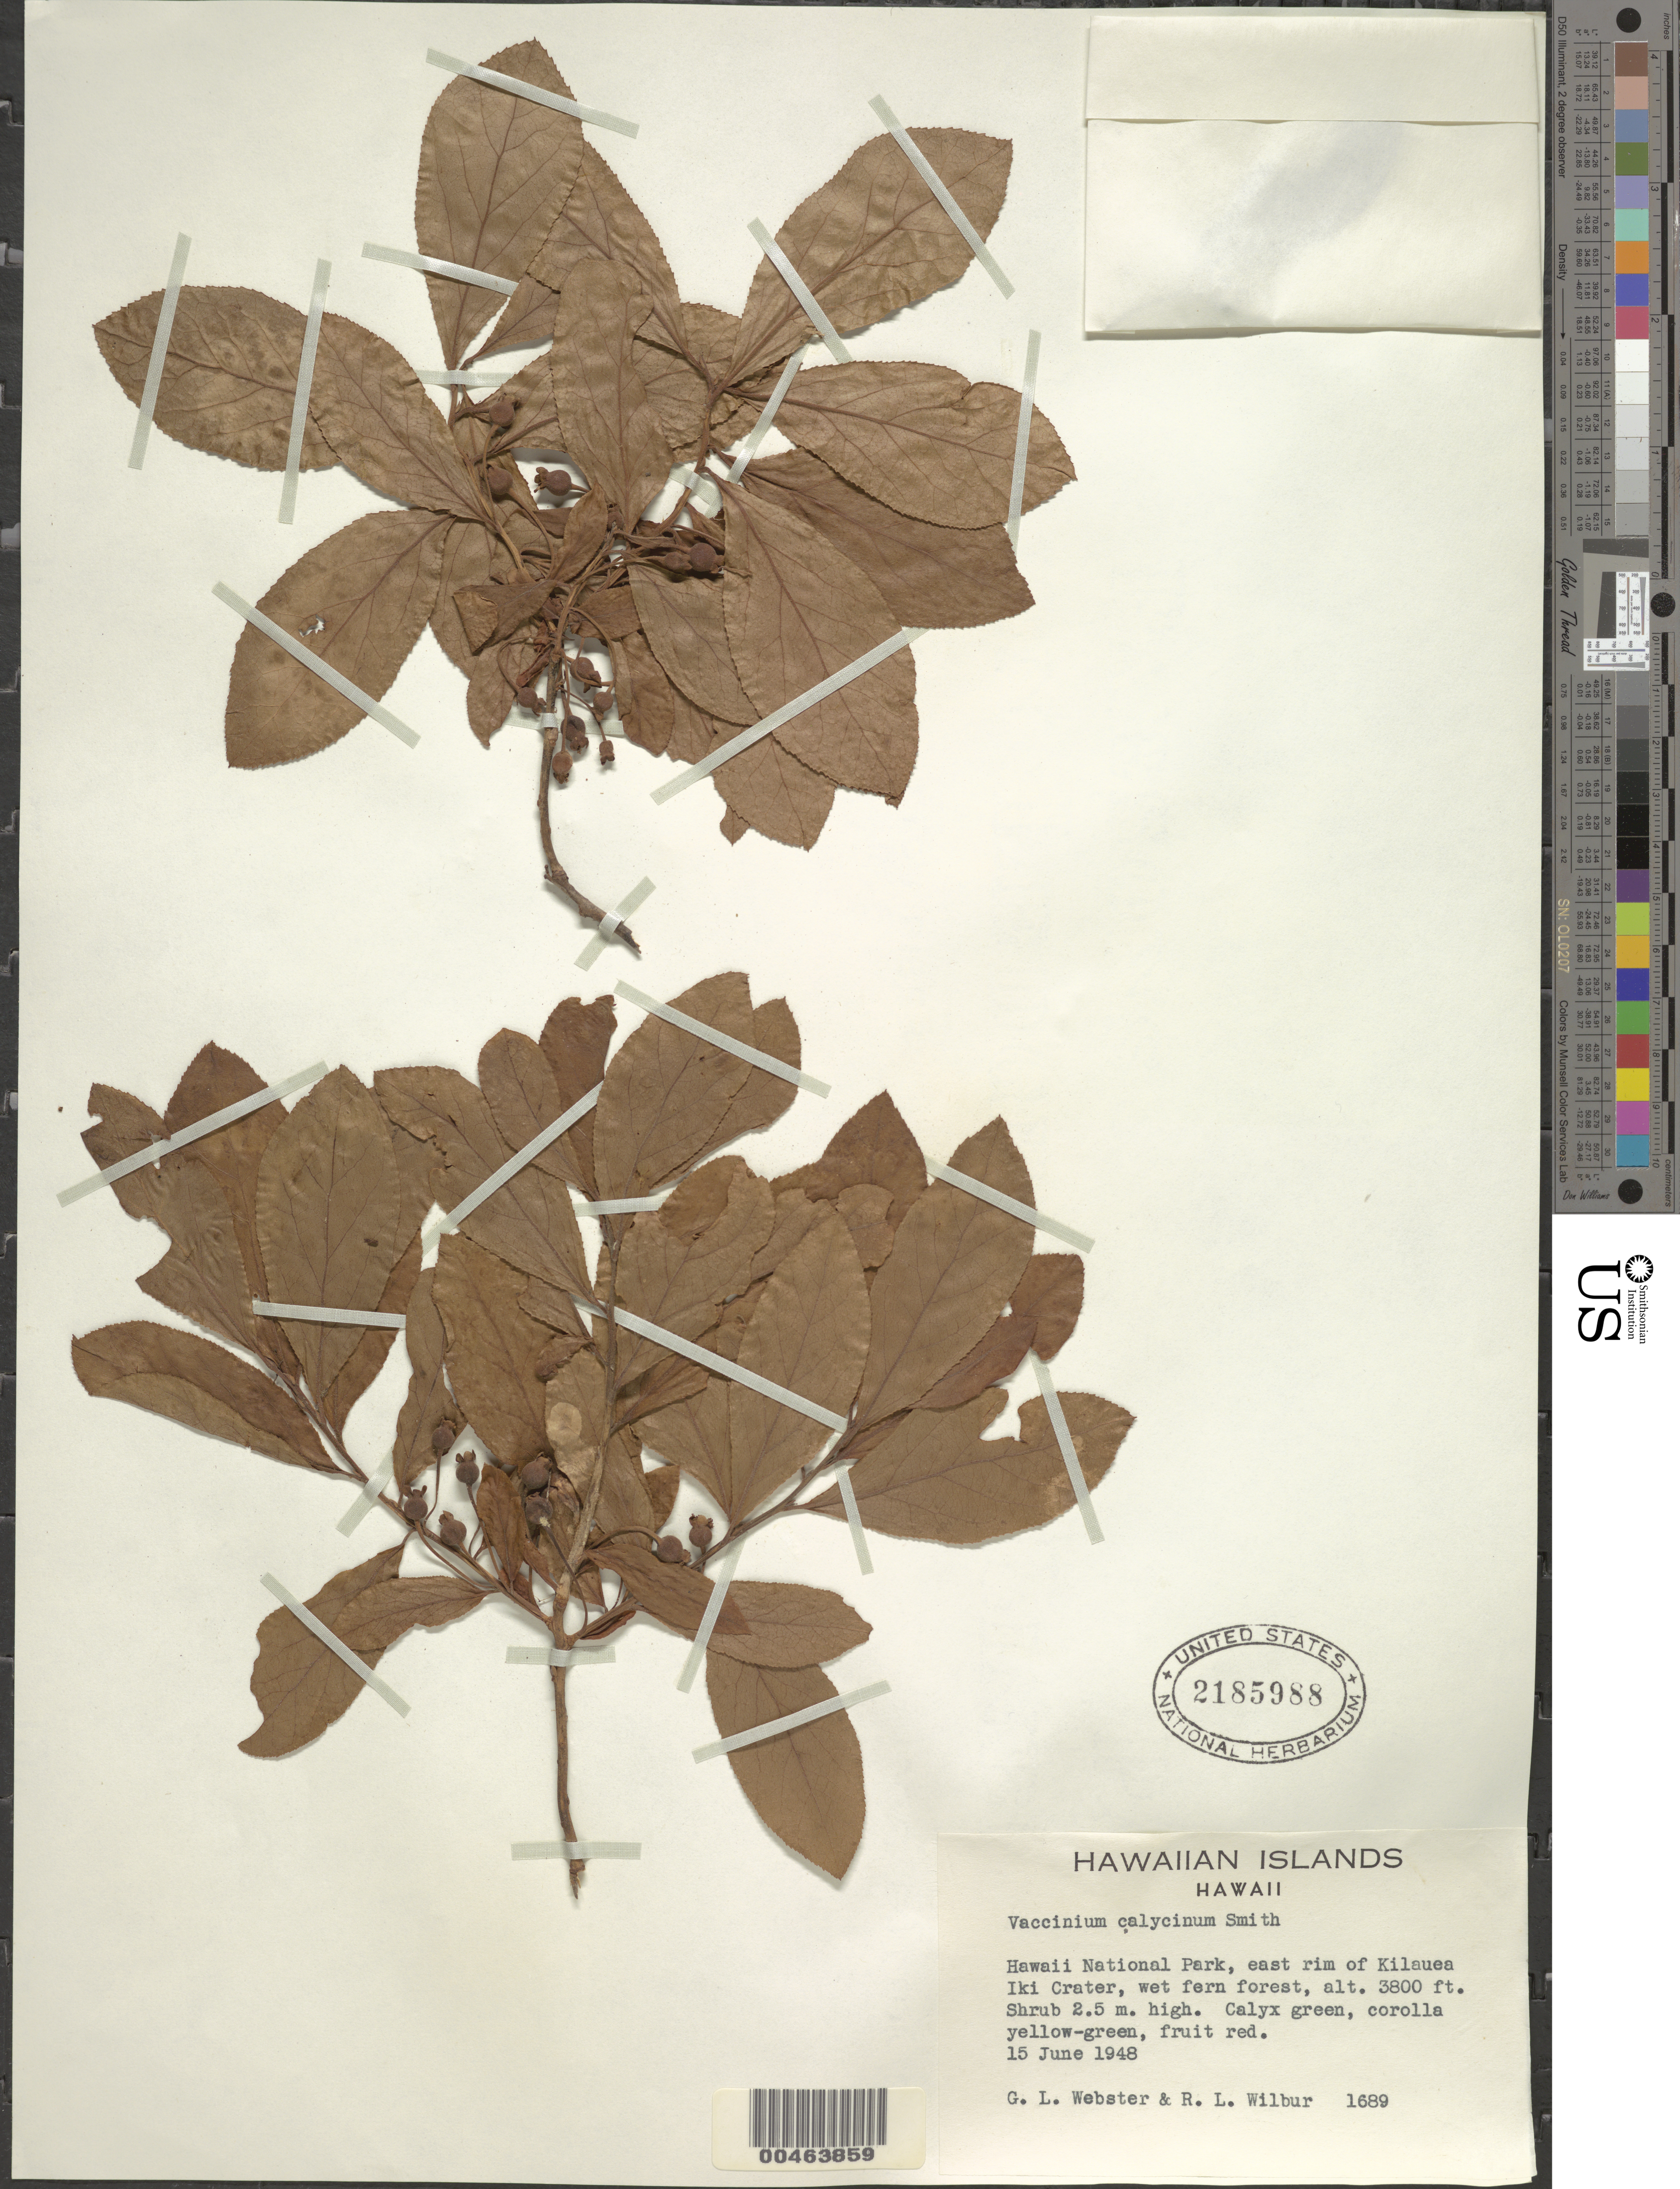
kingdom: Plantae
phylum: Tracheophyta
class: Magnoliopsida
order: Ericales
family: Ericaceae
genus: Vaccinium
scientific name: Vaccinium calycinum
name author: Sm.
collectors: G. L. Webster & R. L. Wilbur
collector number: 1689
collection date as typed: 15 Jun 1948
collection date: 1948-06-15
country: United States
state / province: Hawaii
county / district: Hawaii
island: Hawaii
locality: Hawaii National Park, east rim of Kilauea Iki Crater.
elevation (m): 1158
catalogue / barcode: US 2185988